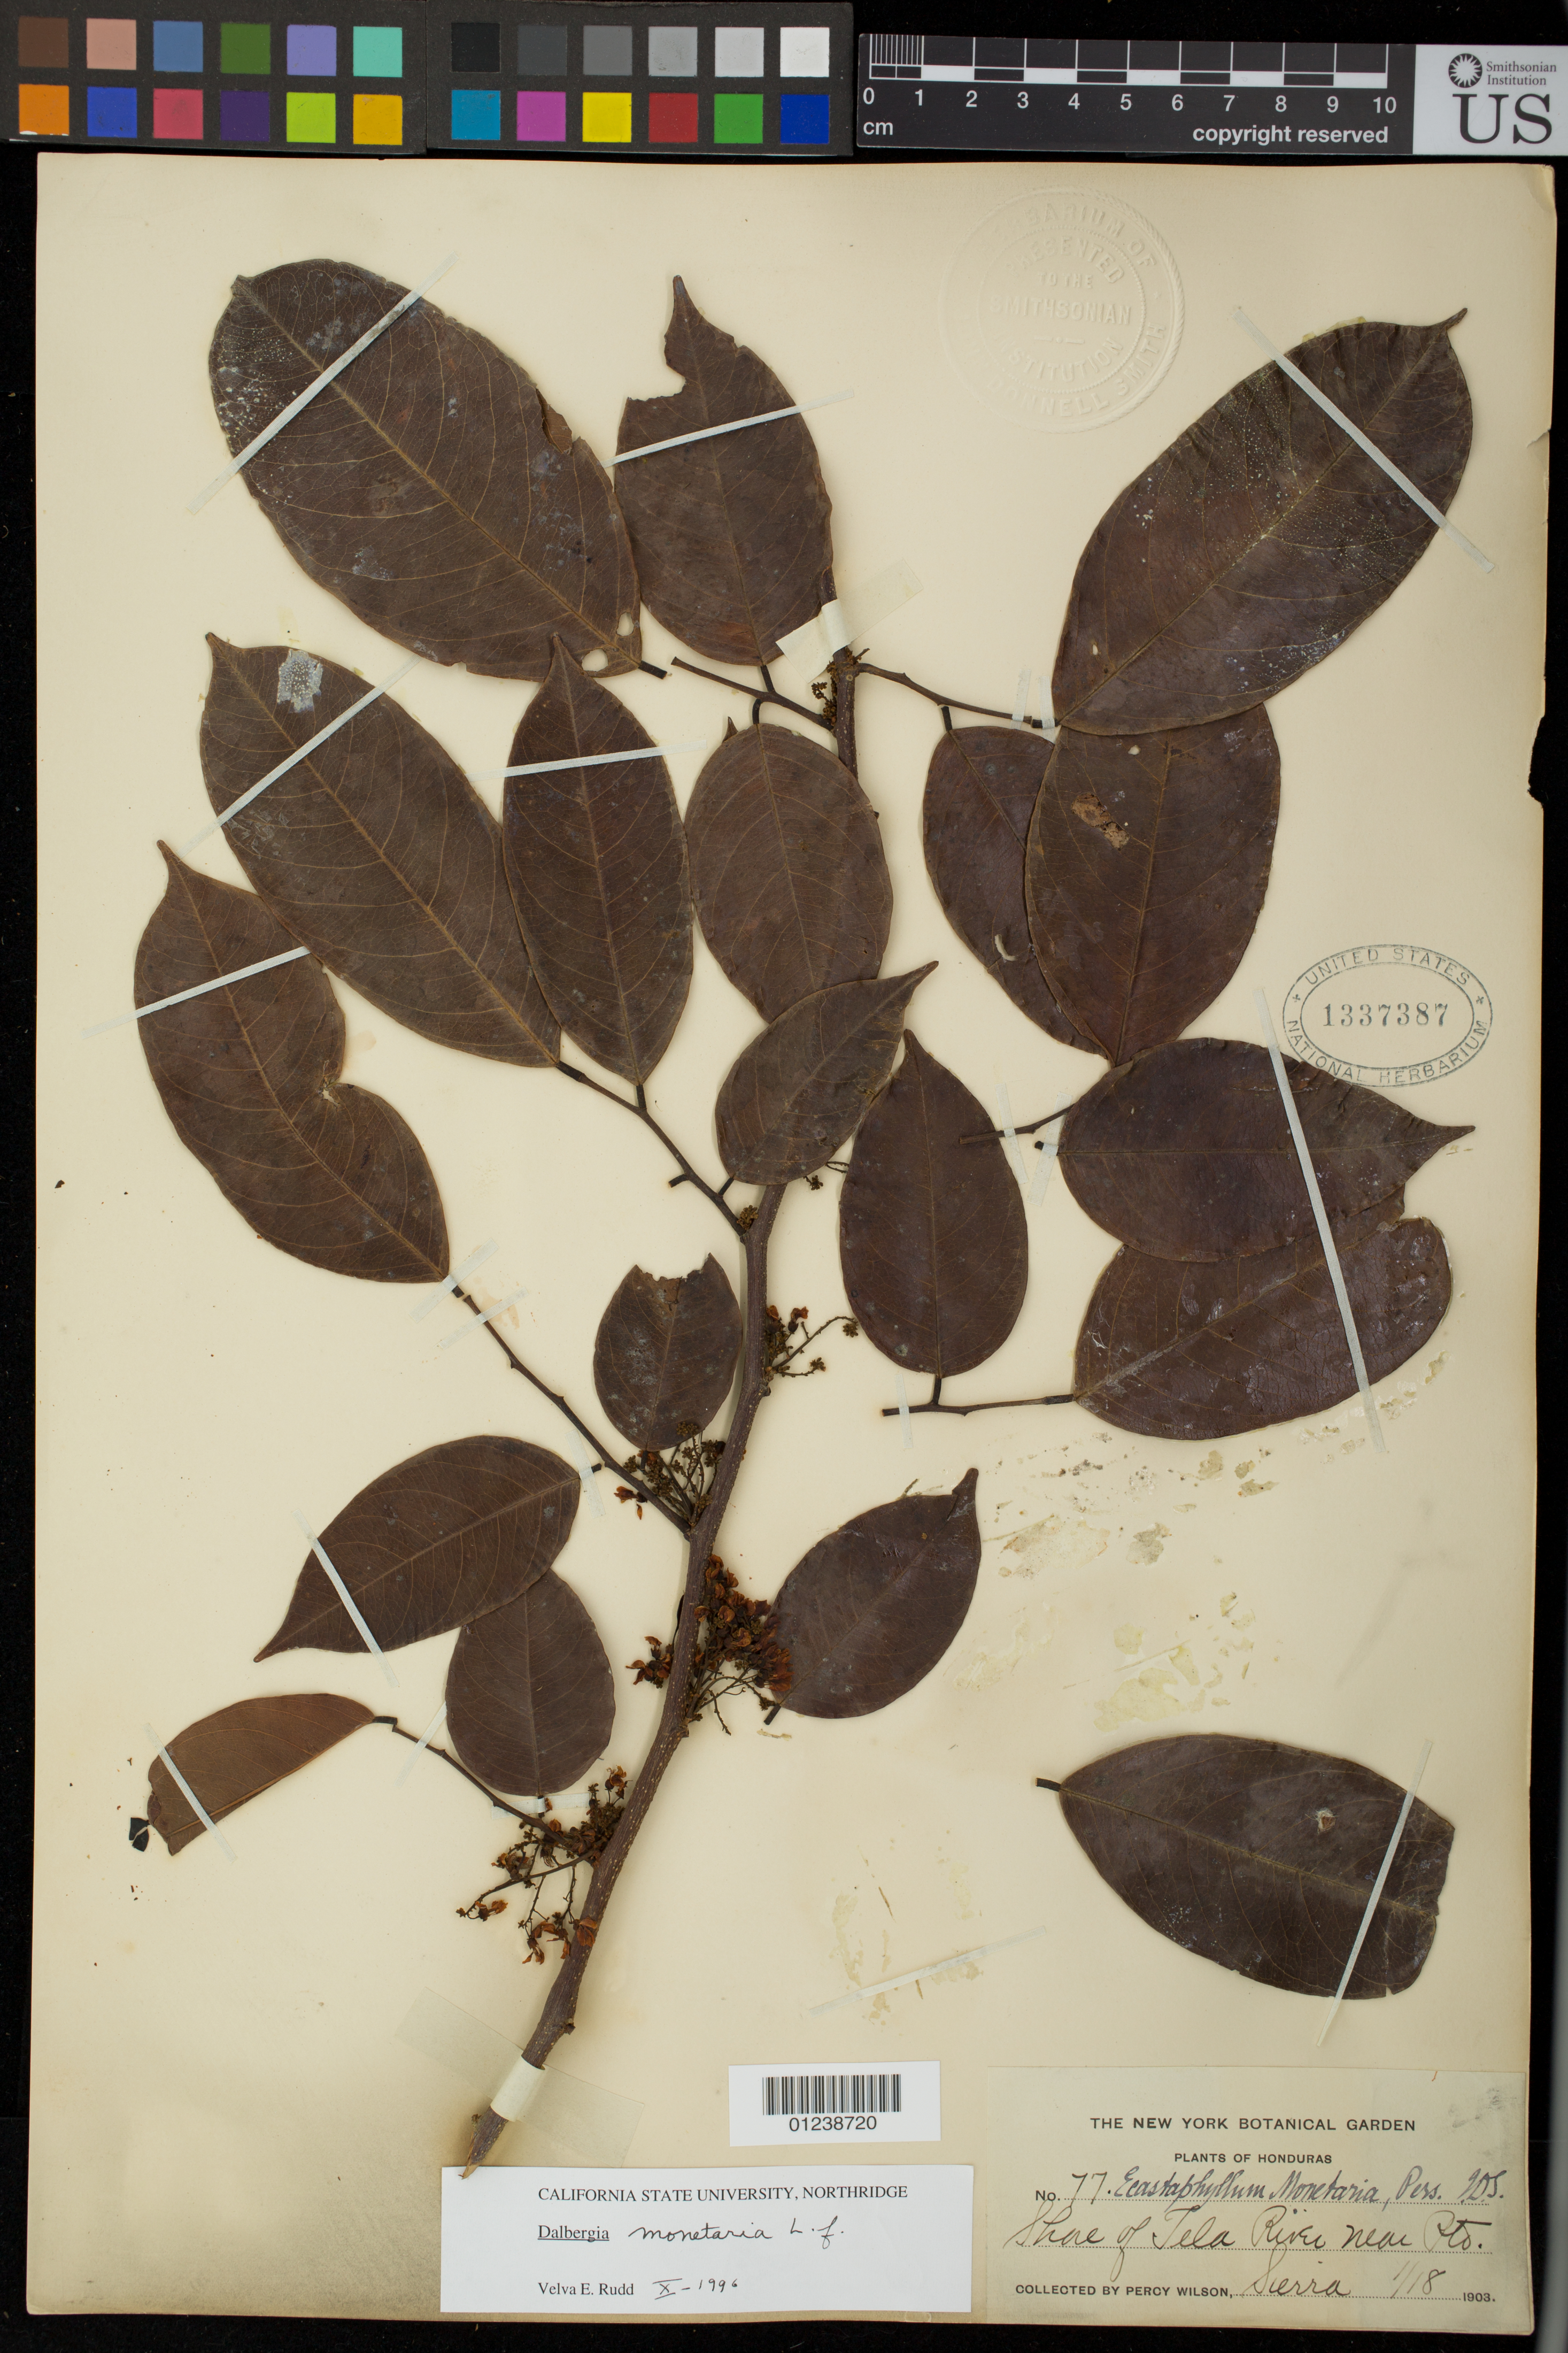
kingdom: Plantae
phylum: Tracheophyta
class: Magnoliopsida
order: Fabales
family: Fabaceae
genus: Dalbergia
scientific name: Dalbergia monetaria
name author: L. f.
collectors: P. Wilson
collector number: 77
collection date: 1903-01-18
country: Honduras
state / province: Atlántida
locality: Shore of Tela River near Pto. Sierra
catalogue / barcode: US 1337387